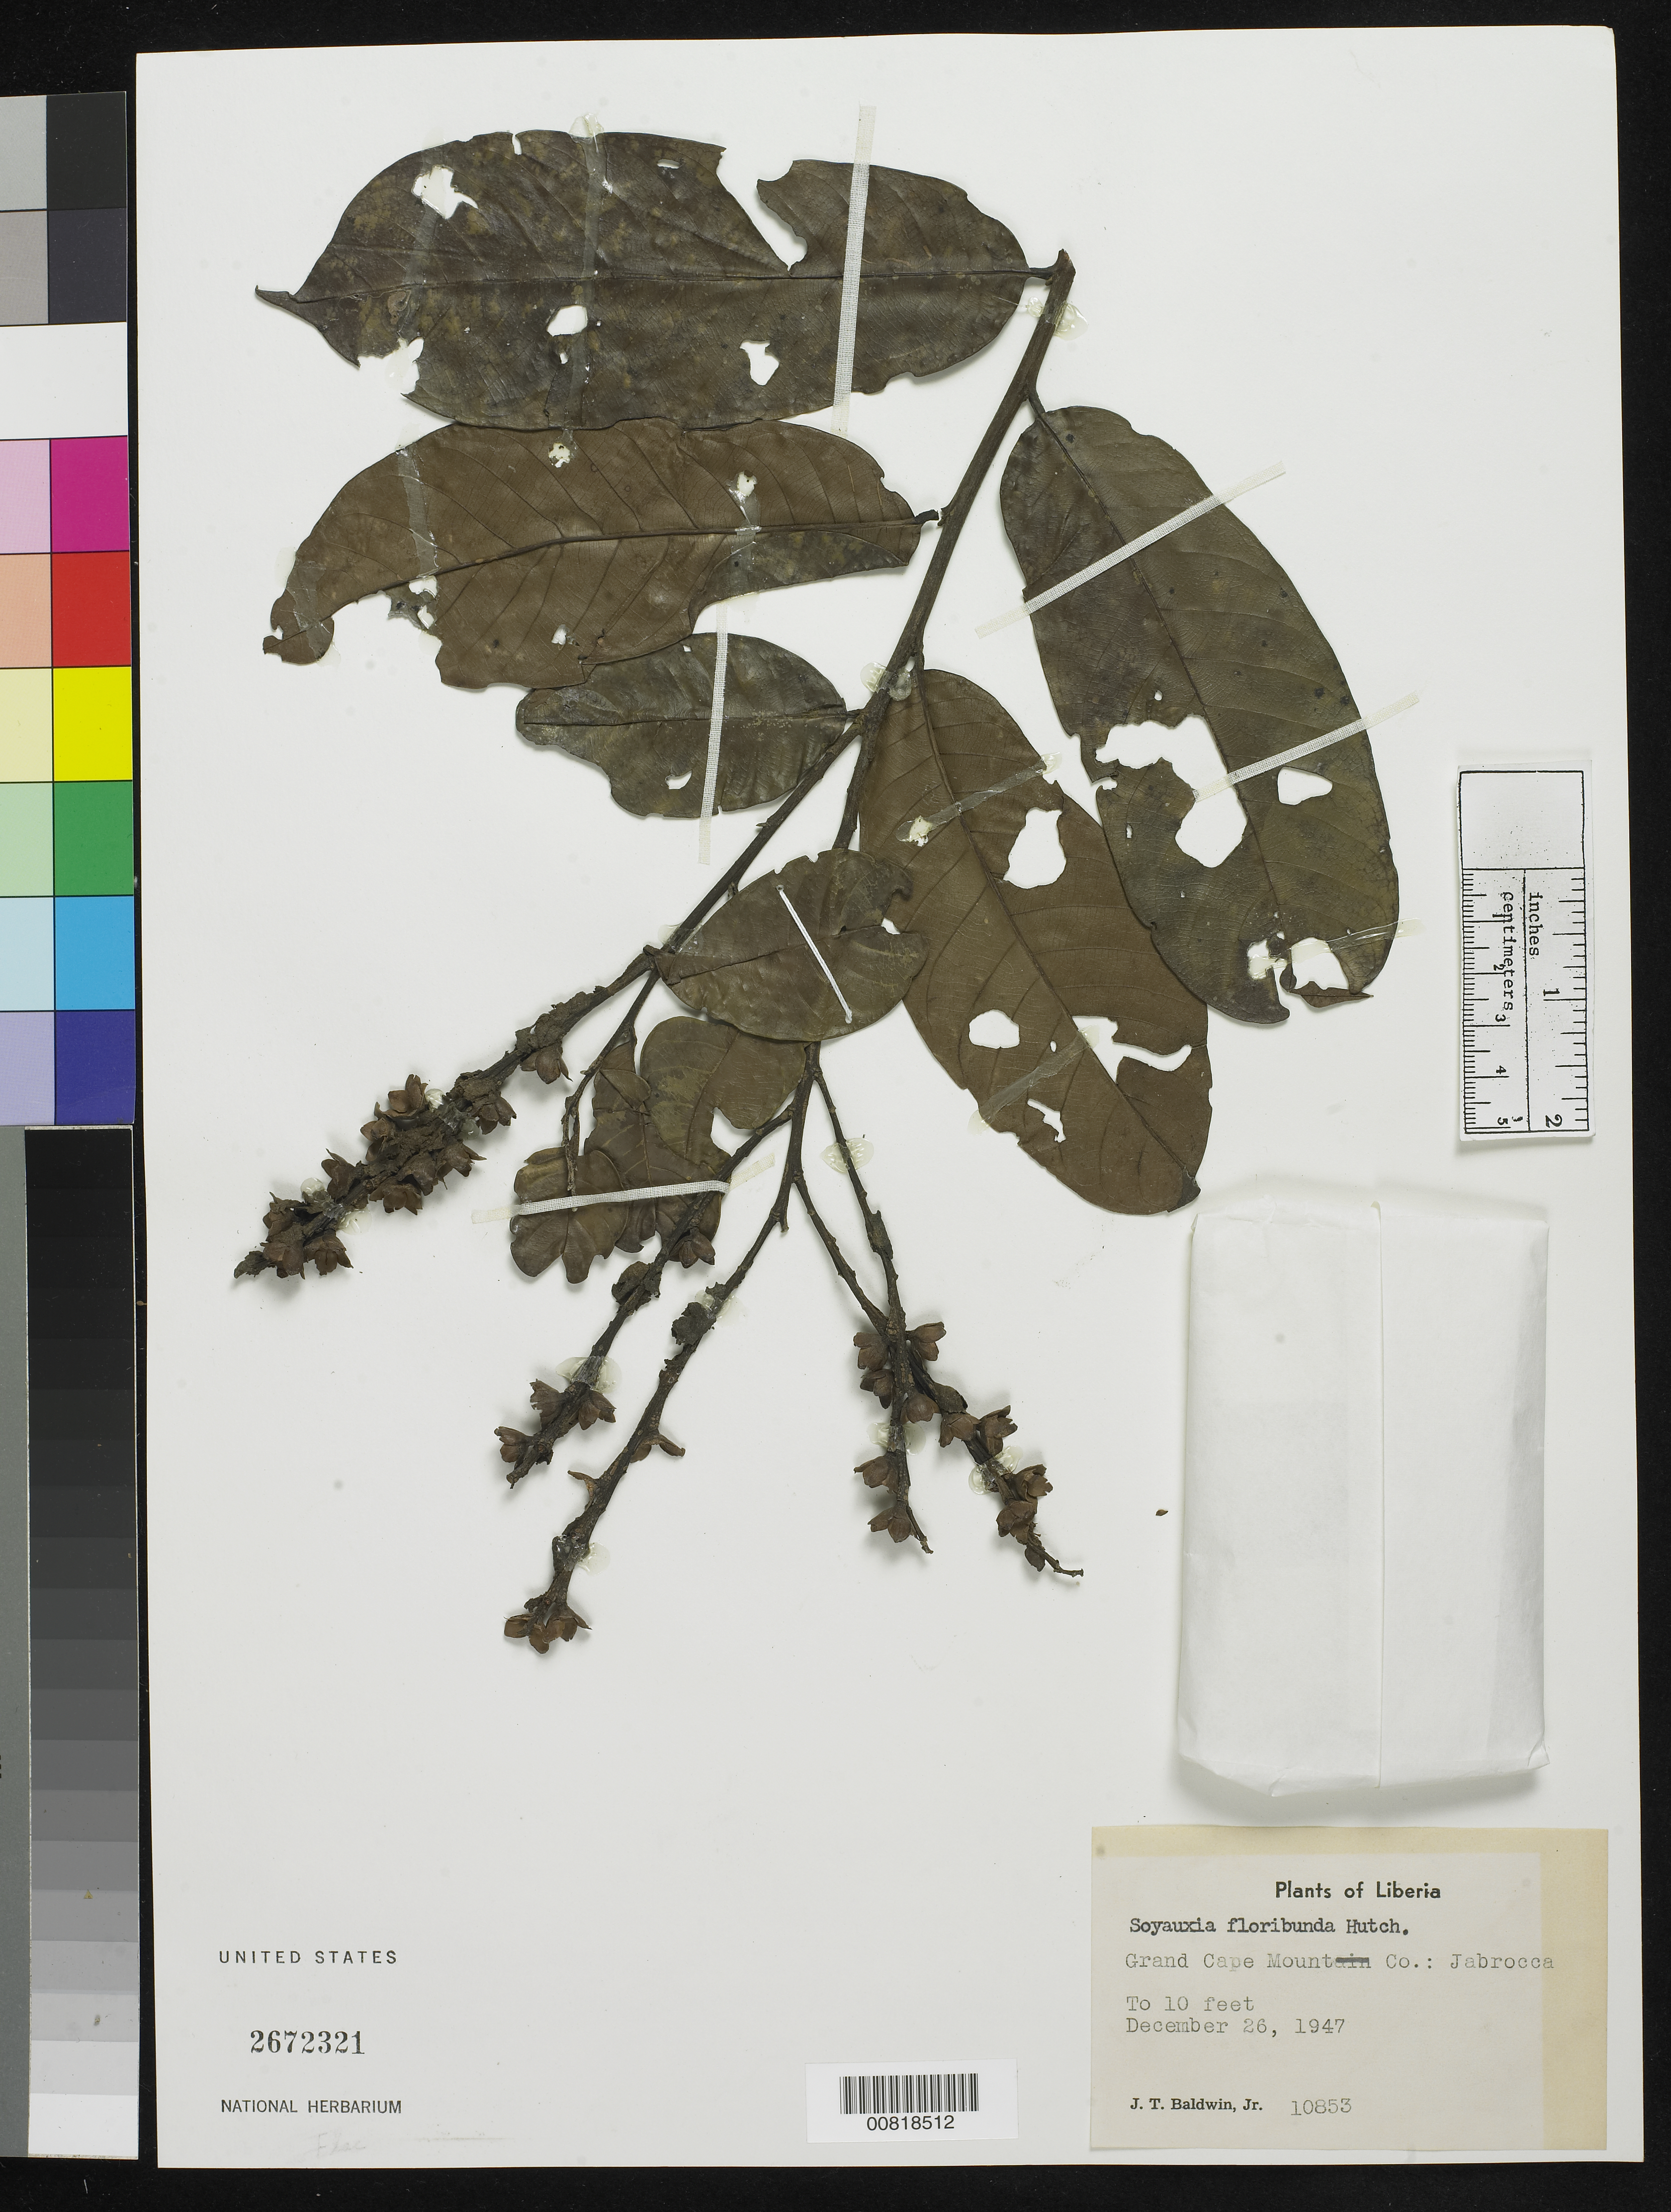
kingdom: Plantae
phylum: Tracheophyta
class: Magnoliopsida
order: Saxifragales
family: Peridiscaceae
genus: Soyauxia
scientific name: Soyauxia floribunda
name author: Hutch.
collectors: J. T. Baldwin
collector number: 10853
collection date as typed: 26 Dec 1947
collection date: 1947-12-26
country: Liberia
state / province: Grand Cape Mount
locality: Jabrocca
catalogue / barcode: US 2672321